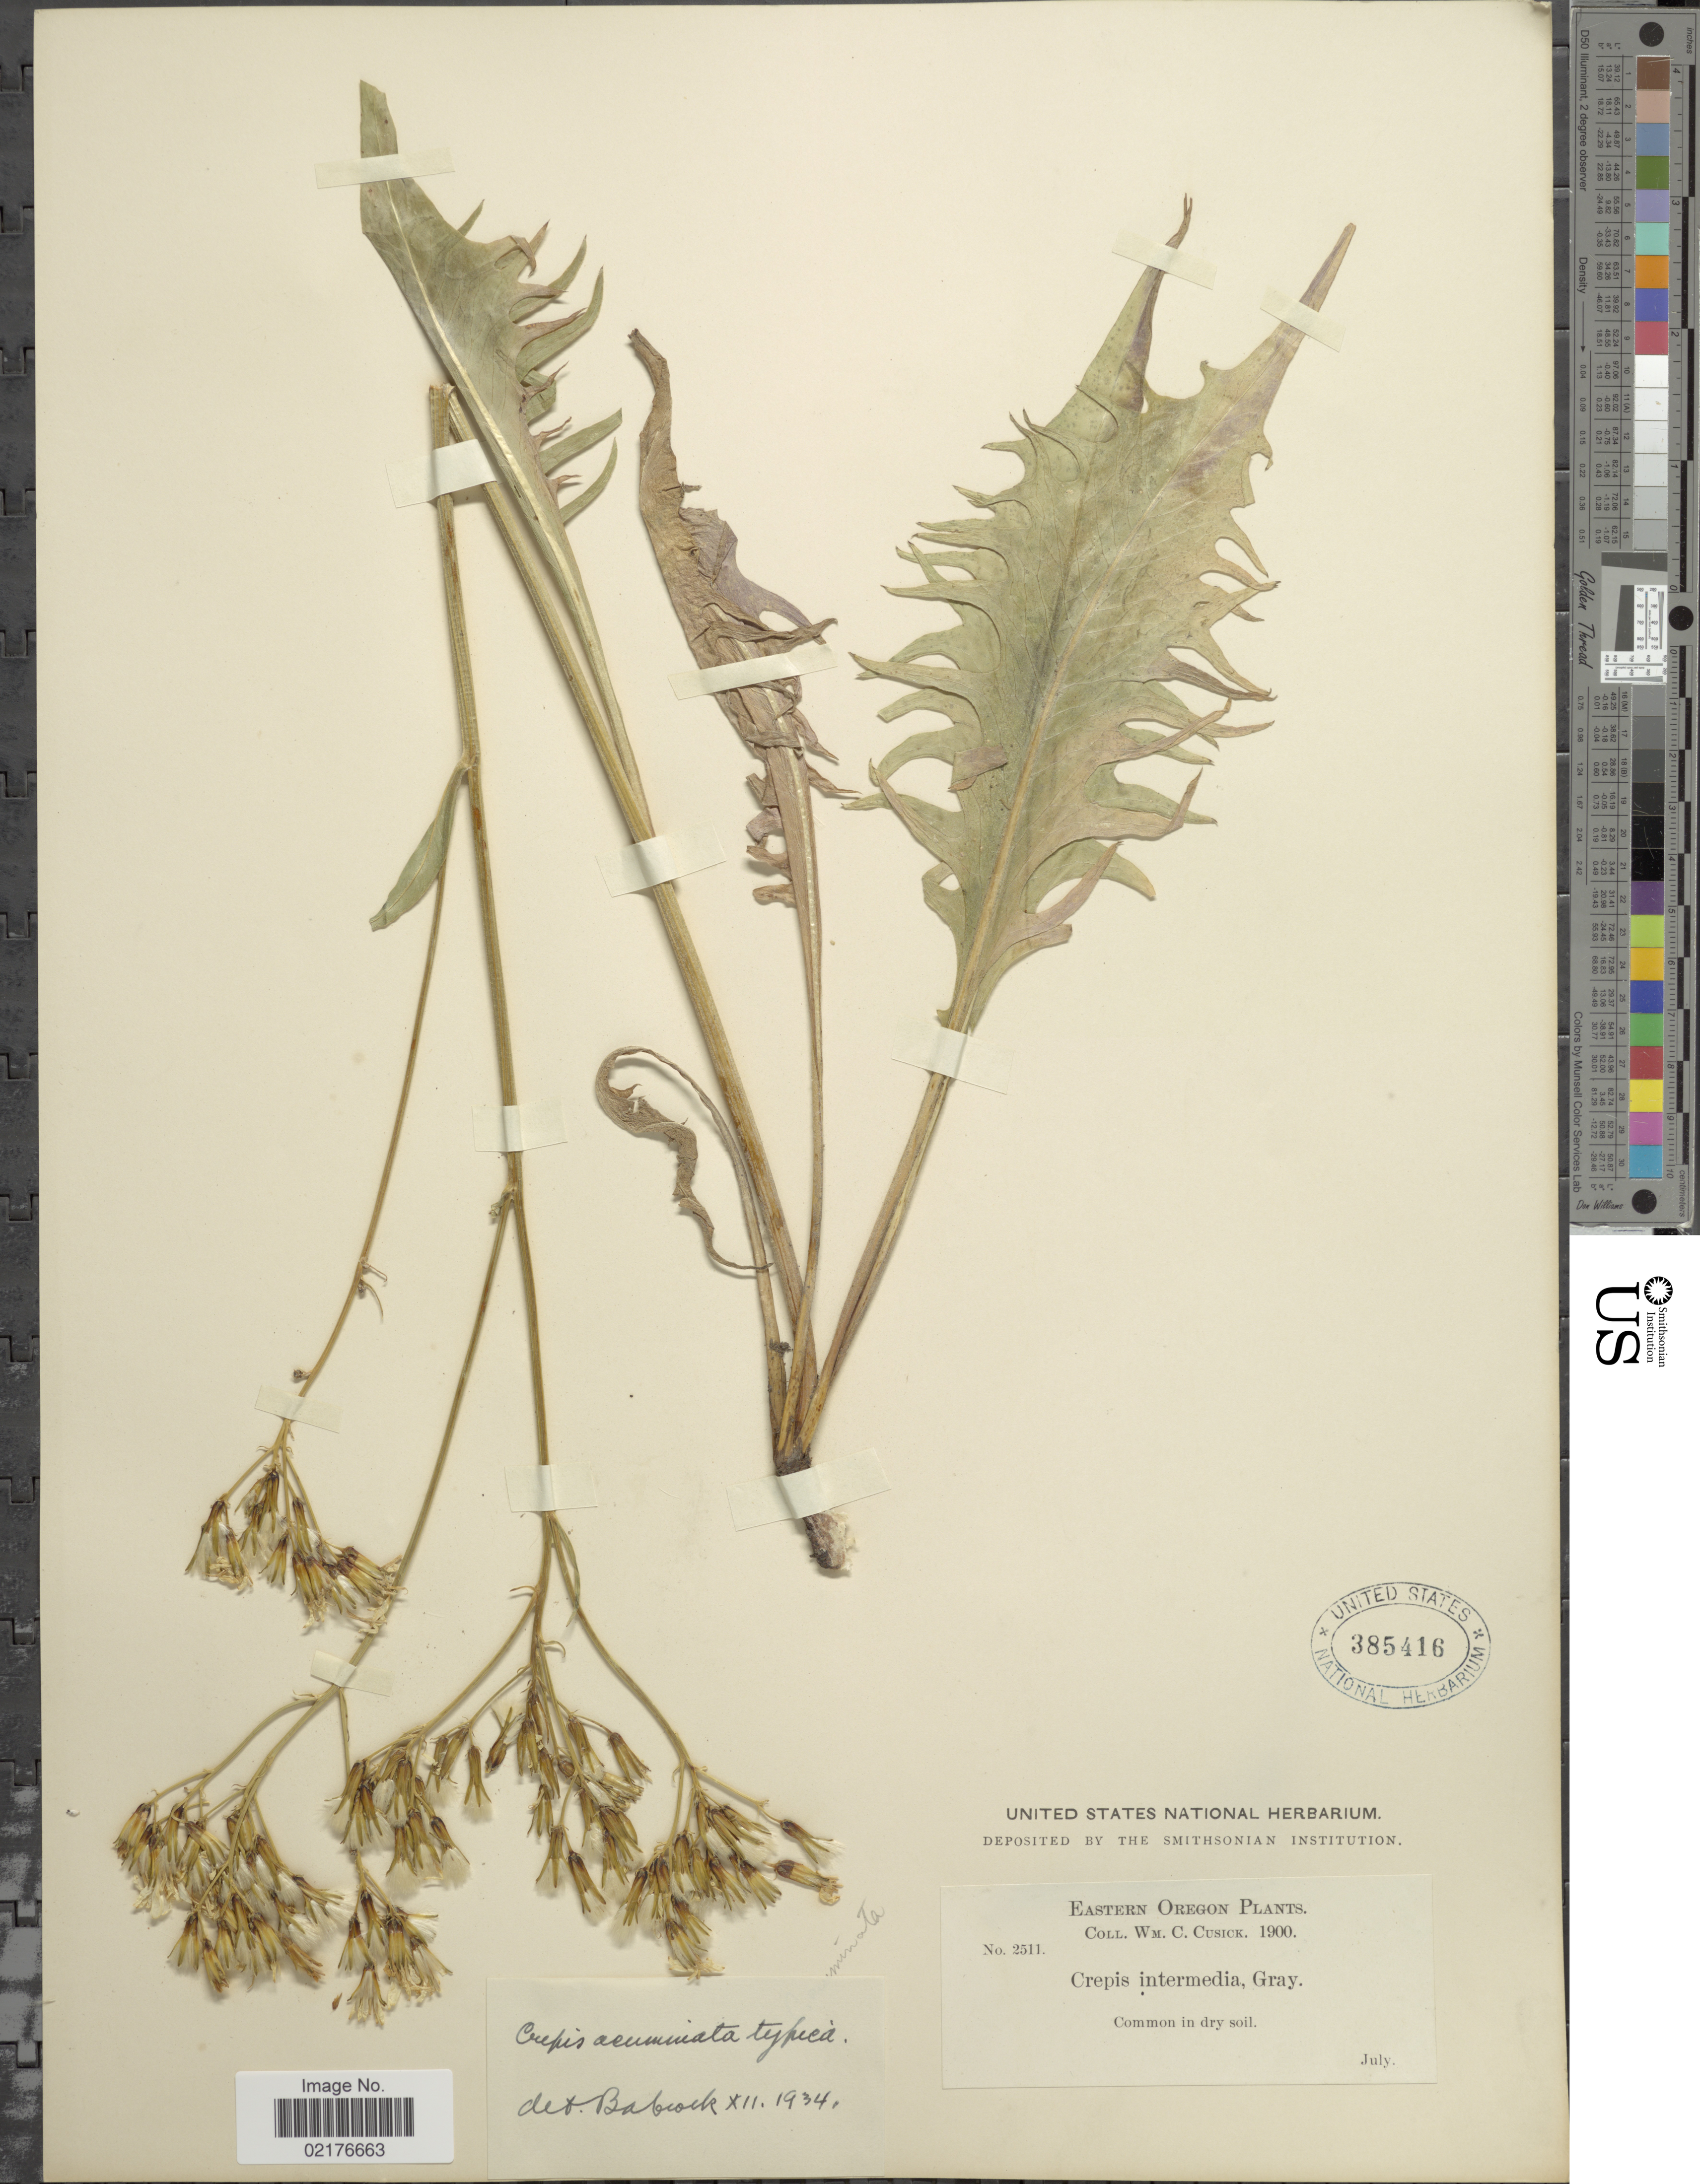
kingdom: Plantae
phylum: Tracheophyta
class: Magnoliopsida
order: Asterales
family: Asteraceae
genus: Crepis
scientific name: Crepis acuminata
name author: Nutt.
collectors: W. C. Cusick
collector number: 2511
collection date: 1900-07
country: United States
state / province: Oregon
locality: Eastern Oregon, Common in dry soil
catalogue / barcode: US 385416